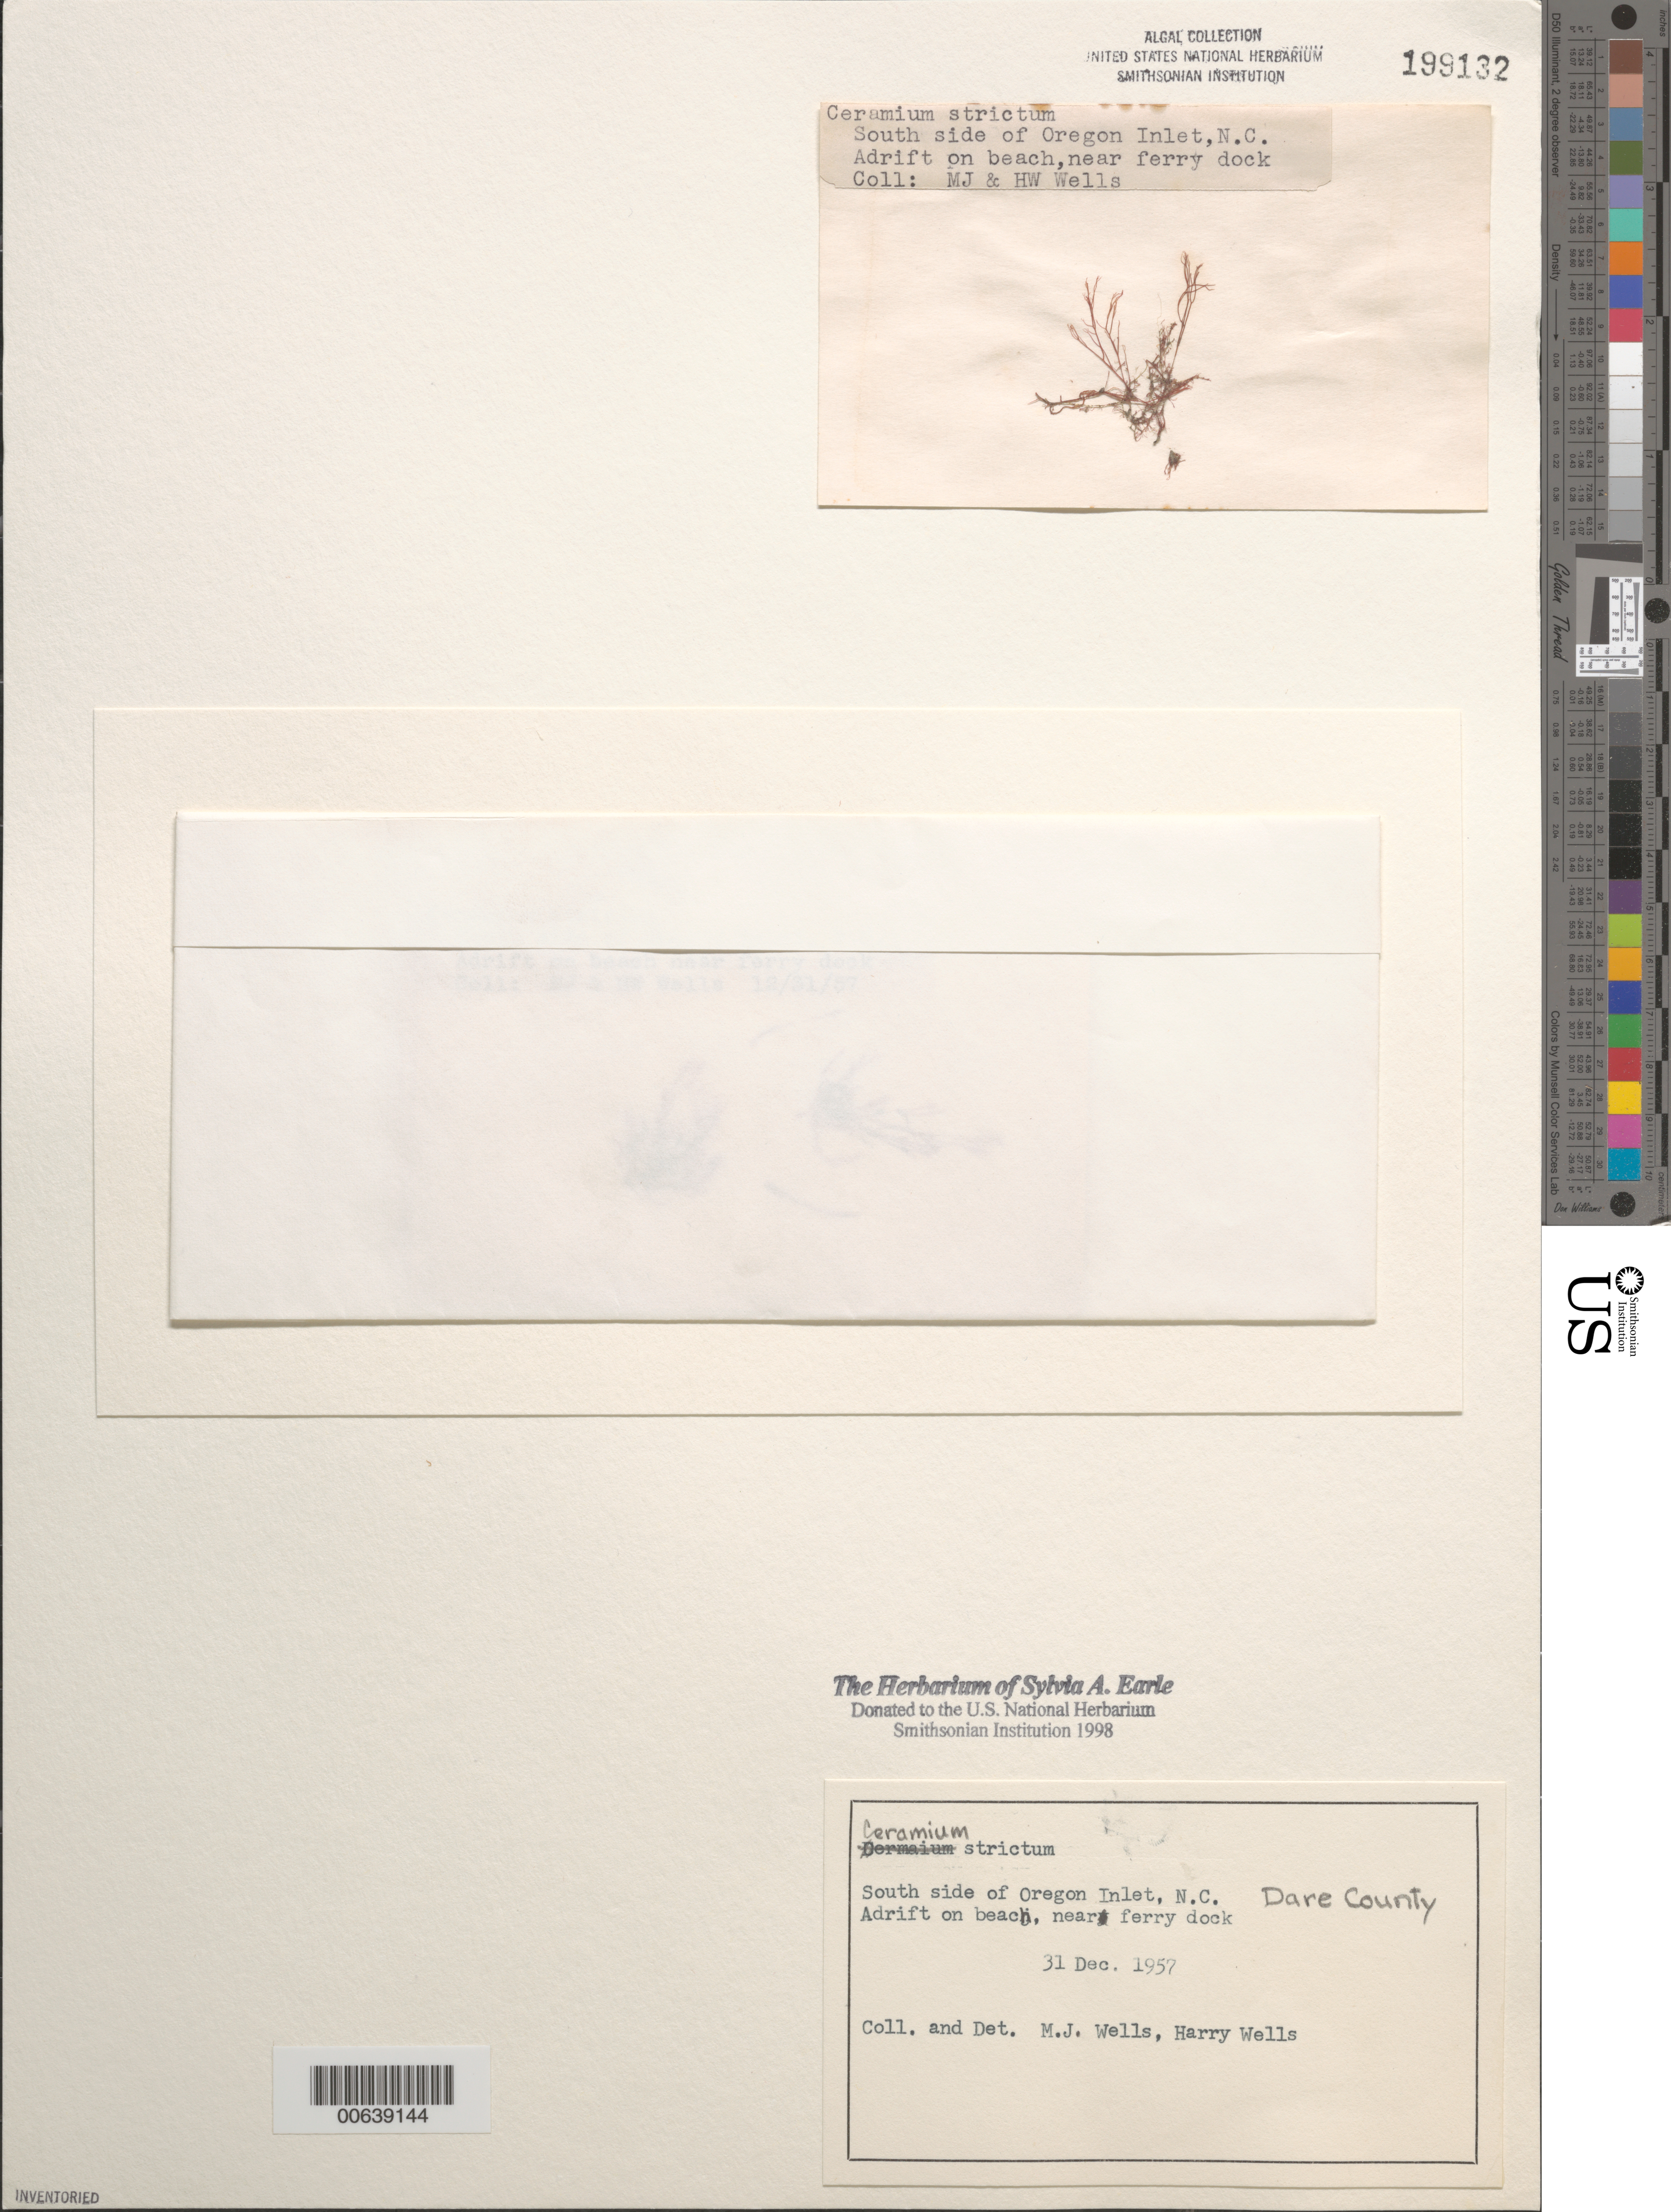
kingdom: Plantae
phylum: Rhodophyta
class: Florideophyceae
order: Ceramiales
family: Ceramiaceae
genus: Ceramium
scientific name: Ceramium strictum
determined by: Wells, M. J.; Wells, H. W.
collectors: M. Wells & H. Wells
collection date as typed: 31 Dec 1957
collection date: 1957-12-31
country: United States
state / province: North Carolina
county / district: Dare County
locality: Oregon Inlet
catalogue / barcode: US 199132